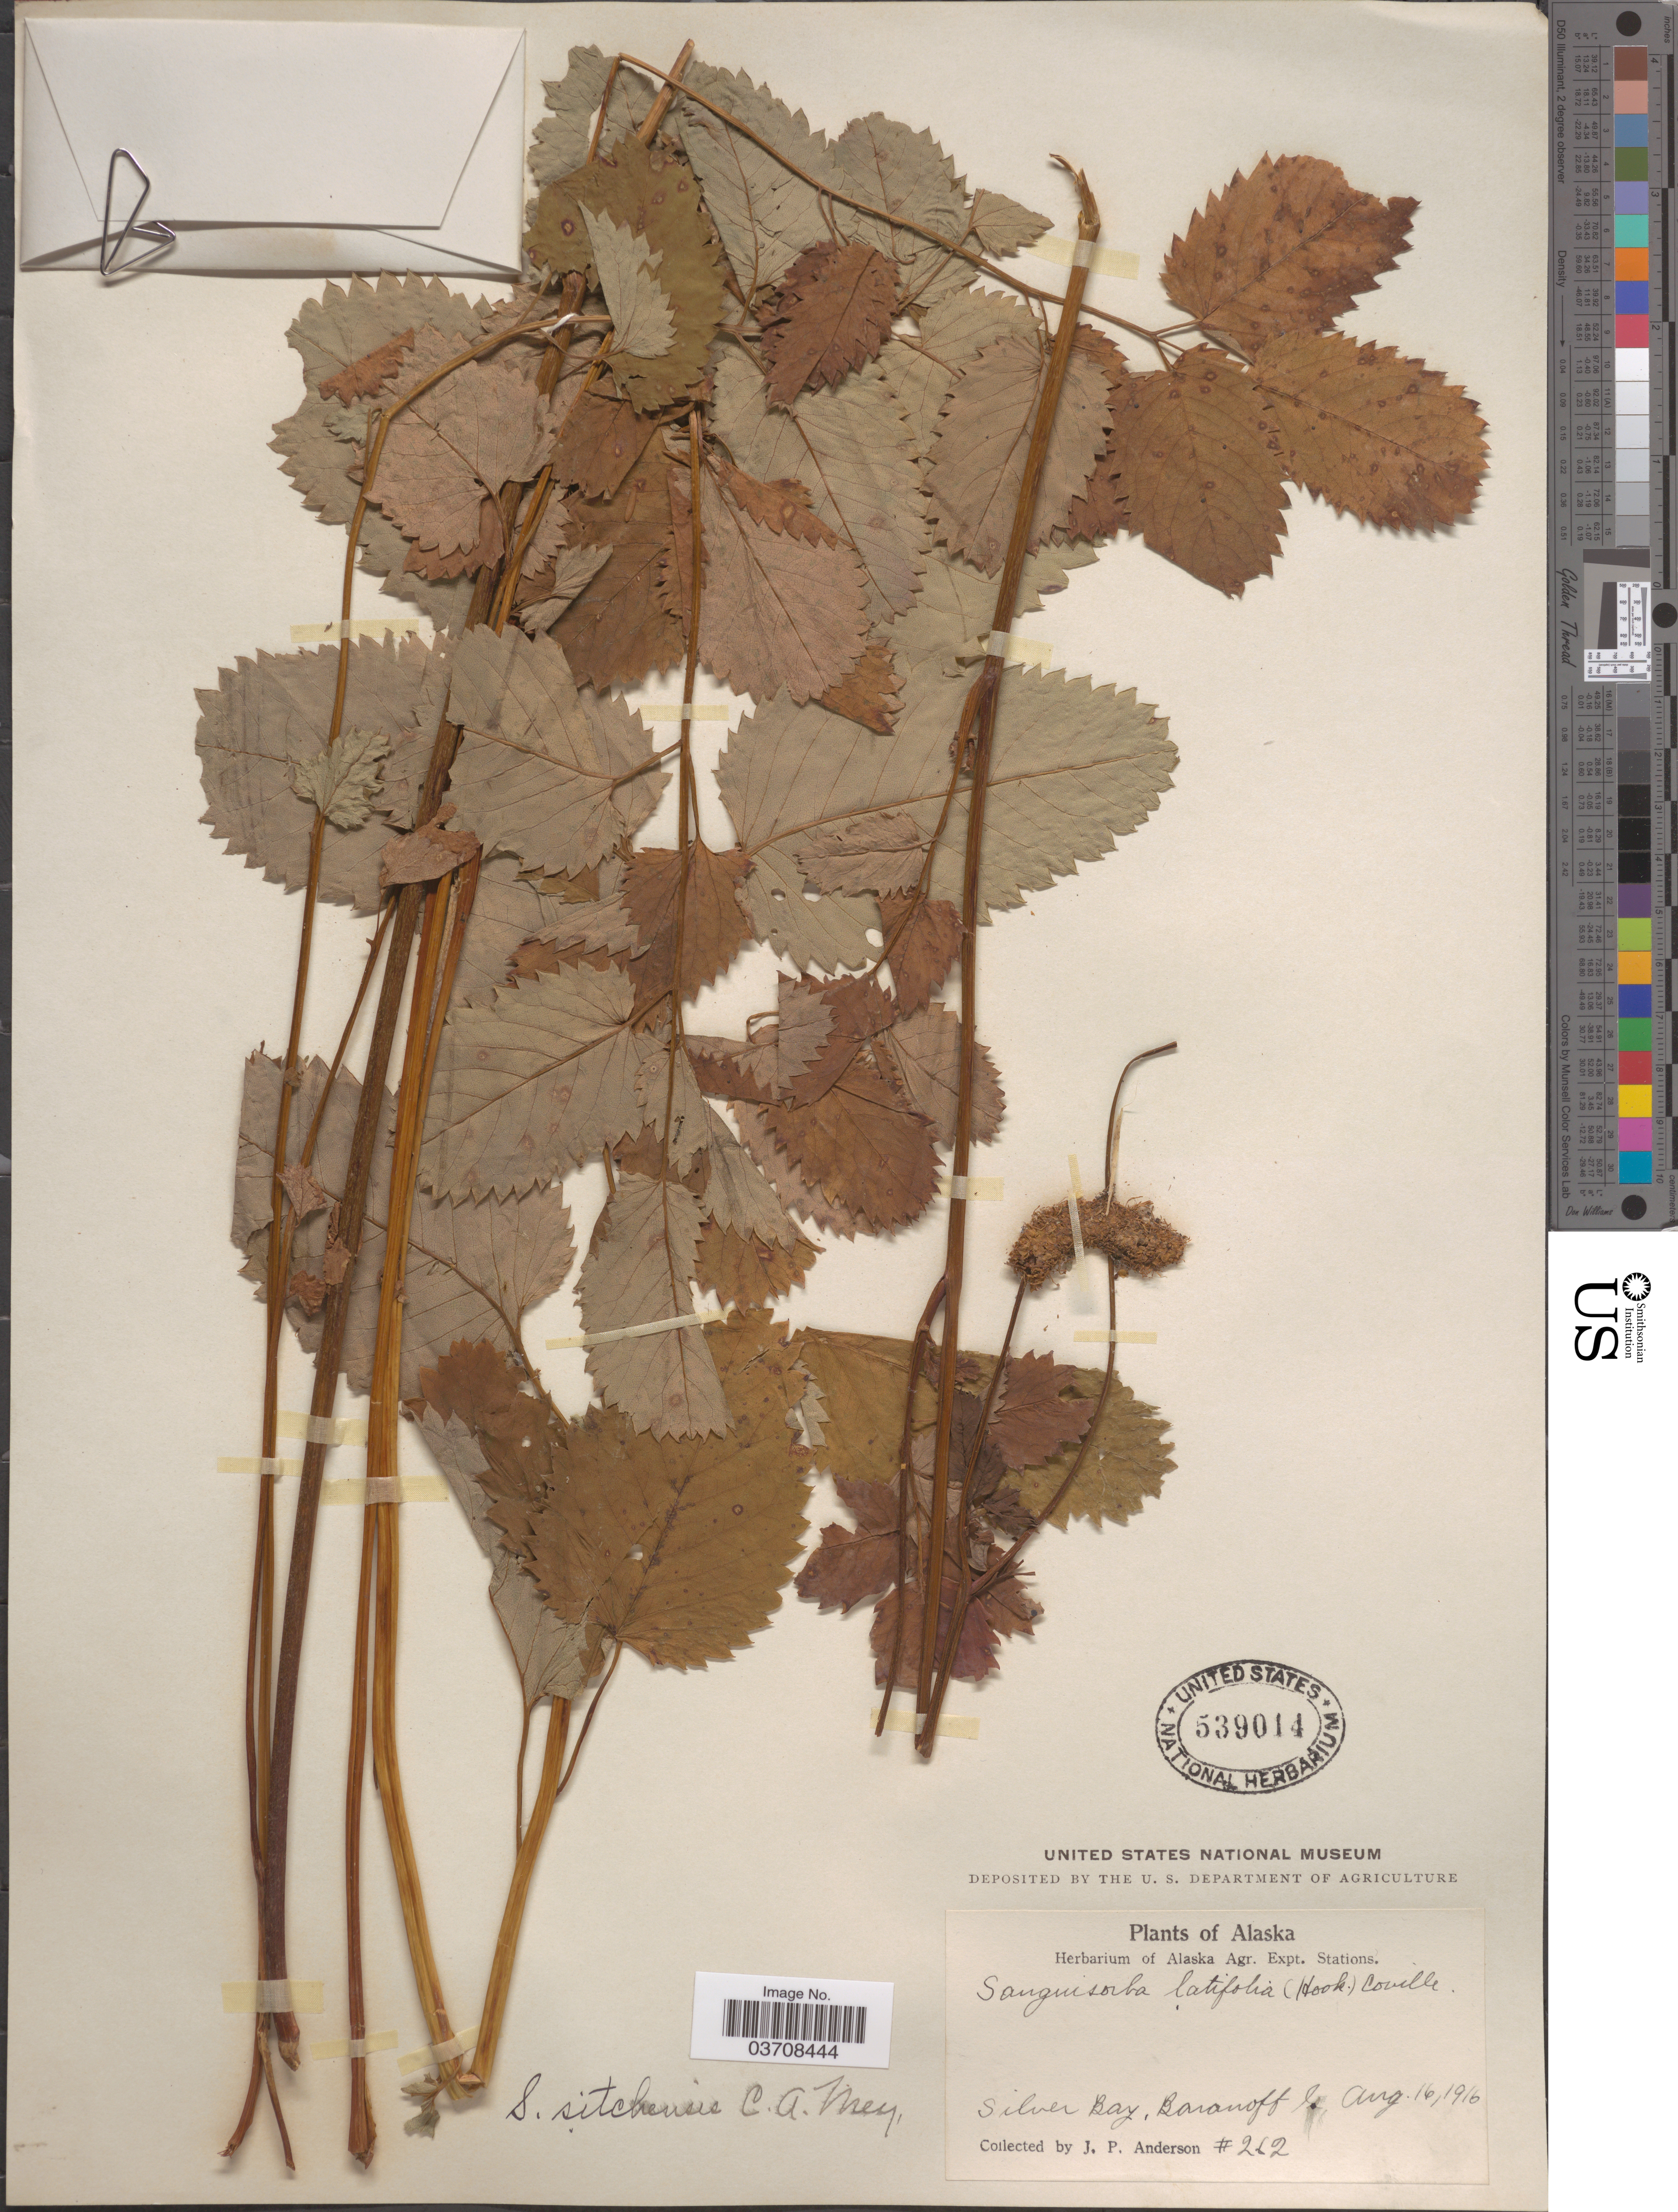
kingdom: Plantae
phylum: Tracheophyta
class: Magnoliopsida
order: Rosales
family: Rosaceae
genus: Sanguisorba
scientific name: Sanguisorba stipulata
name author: Raf.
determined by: Strong, Mark T., (BOT), Smithsonian Institution - National Museum of Natural History (UNITED STATES)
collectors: J. P. Anderson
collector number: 262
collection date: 1916-08-16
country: United States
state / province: Alaska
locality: Silver Bay, Baranoff Co.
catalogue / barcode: US 539014